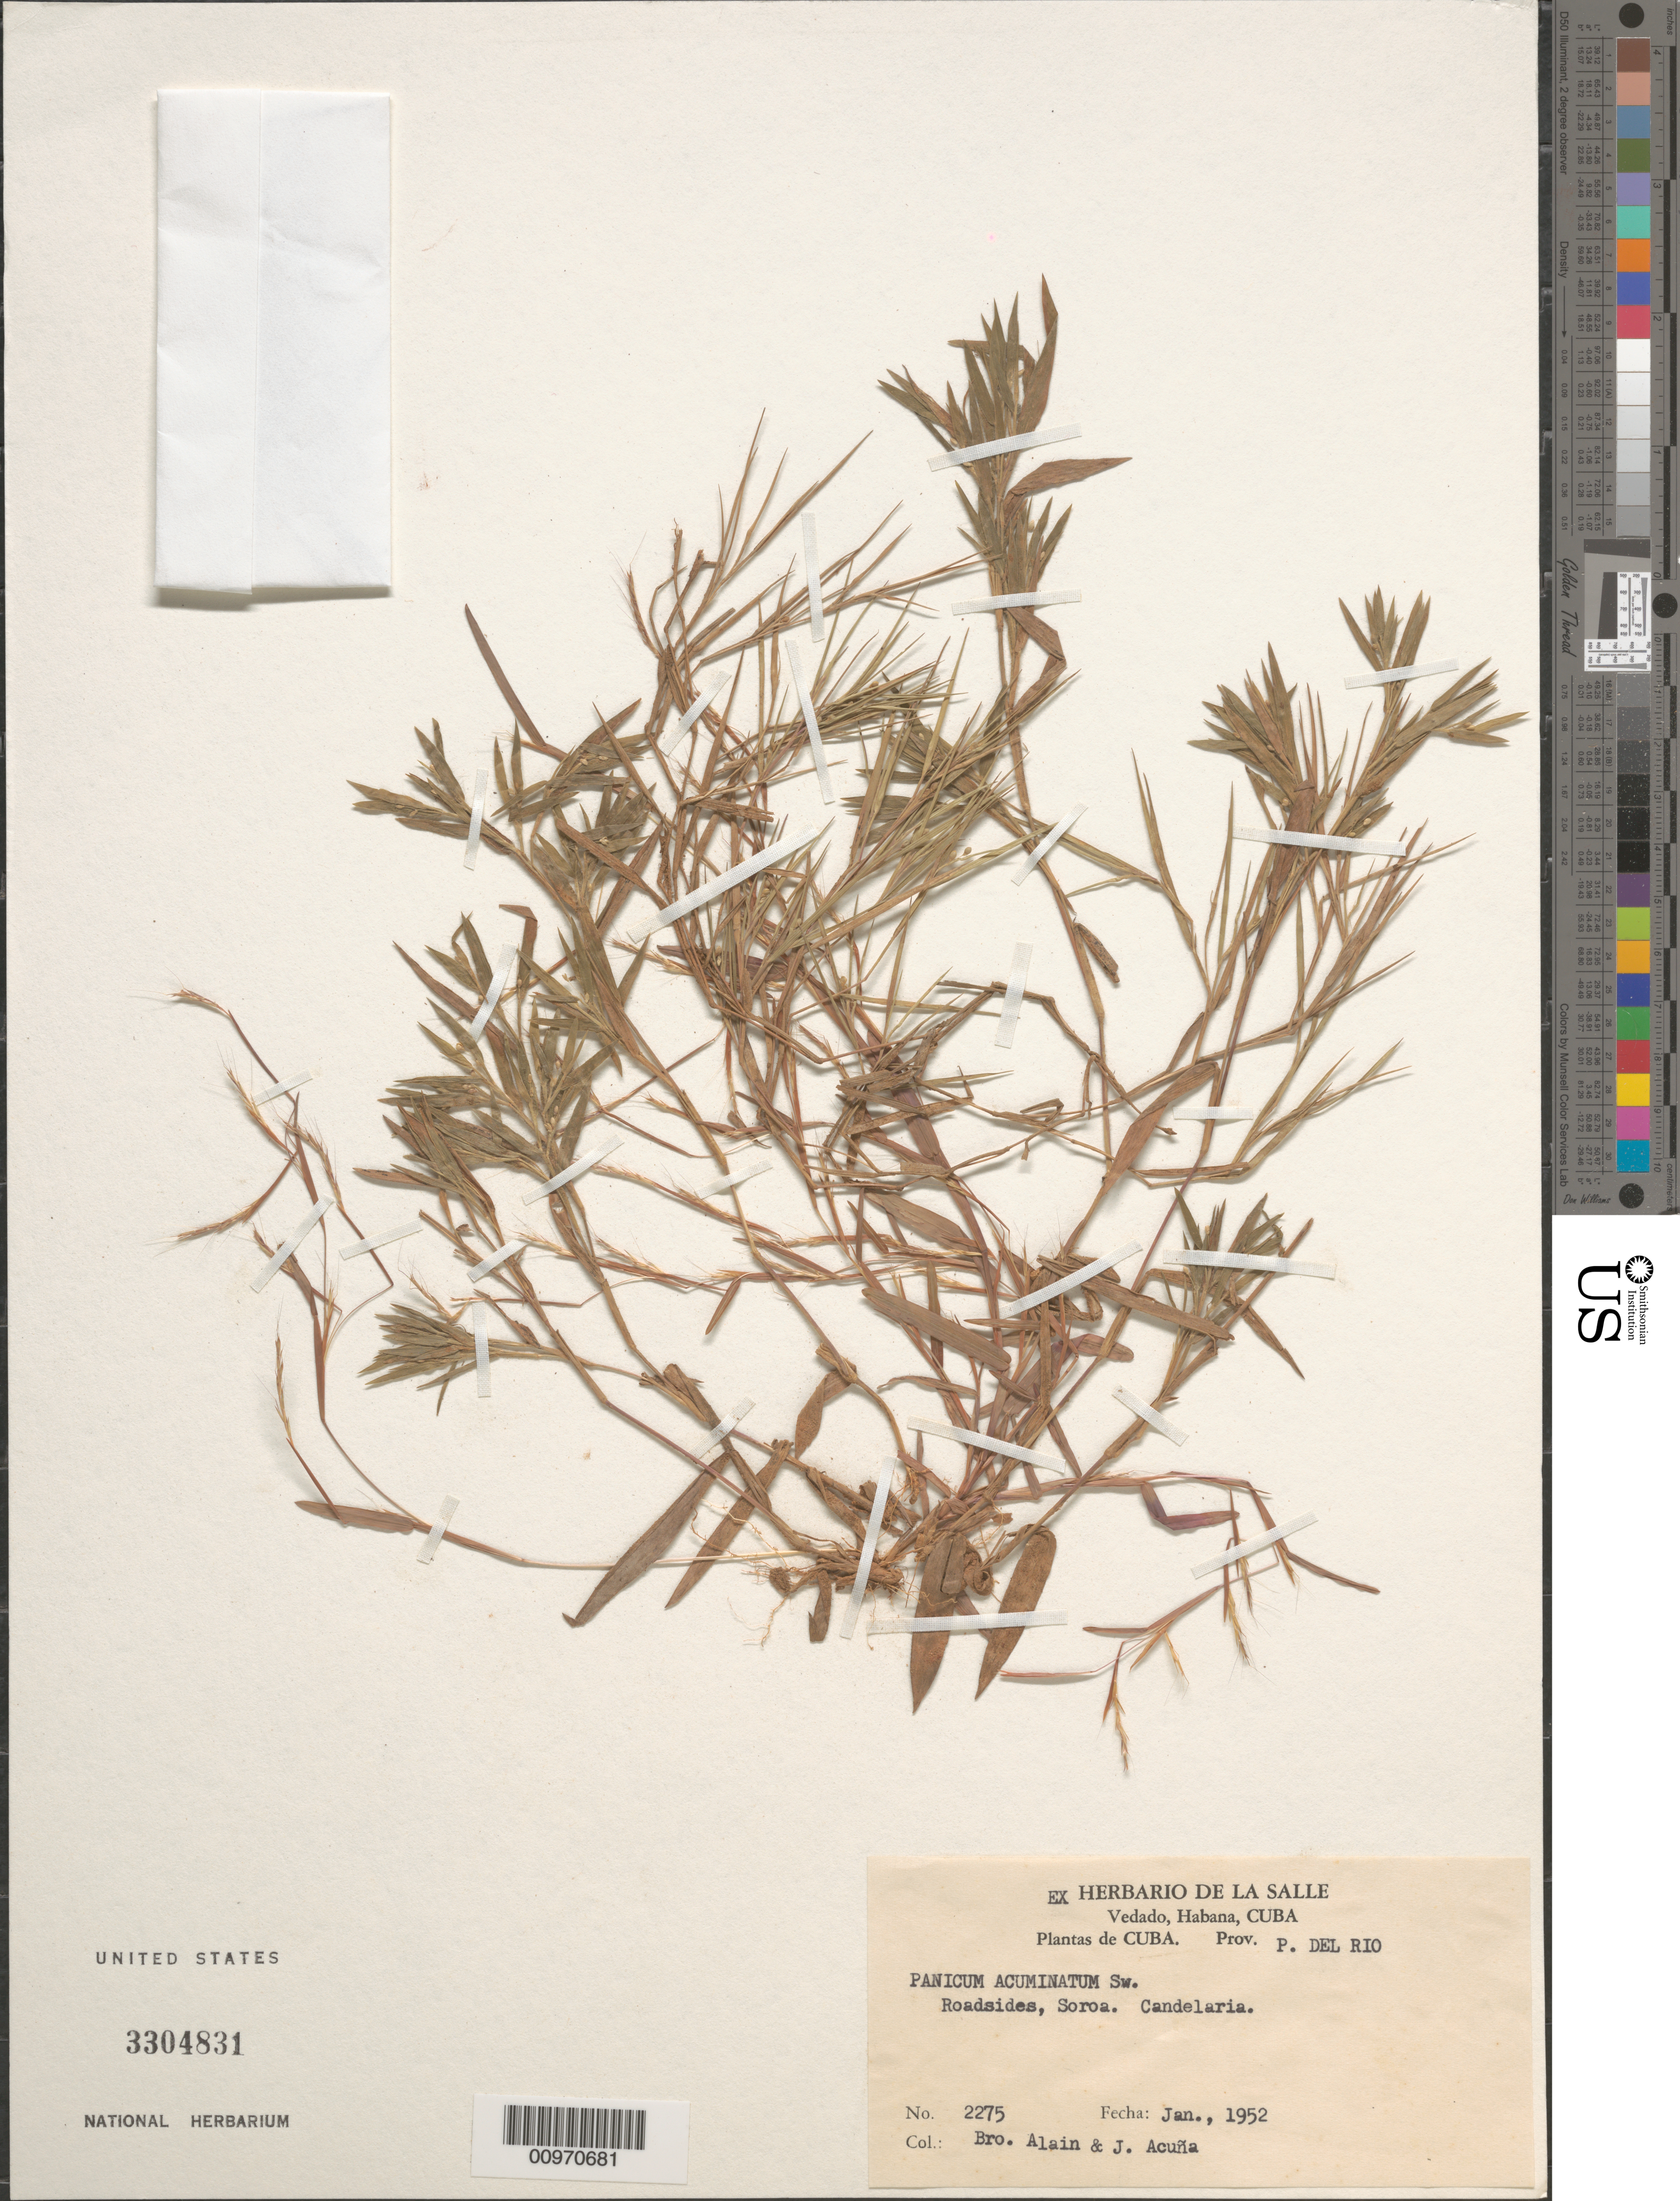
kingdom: Plantae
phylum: Tracheophyta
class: Liliopsida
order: Poales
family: Poaceae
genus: Panicum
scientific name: Panicum acuminatum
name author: Sw.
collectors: A. H. Liogier & J. Acuña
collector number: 2275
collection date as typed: Jan 1952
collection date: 1952-01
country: Cuba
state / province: La Habana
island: Cuba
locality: Soroa-Candelaria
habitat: Roadsides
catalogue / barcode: US 3304831